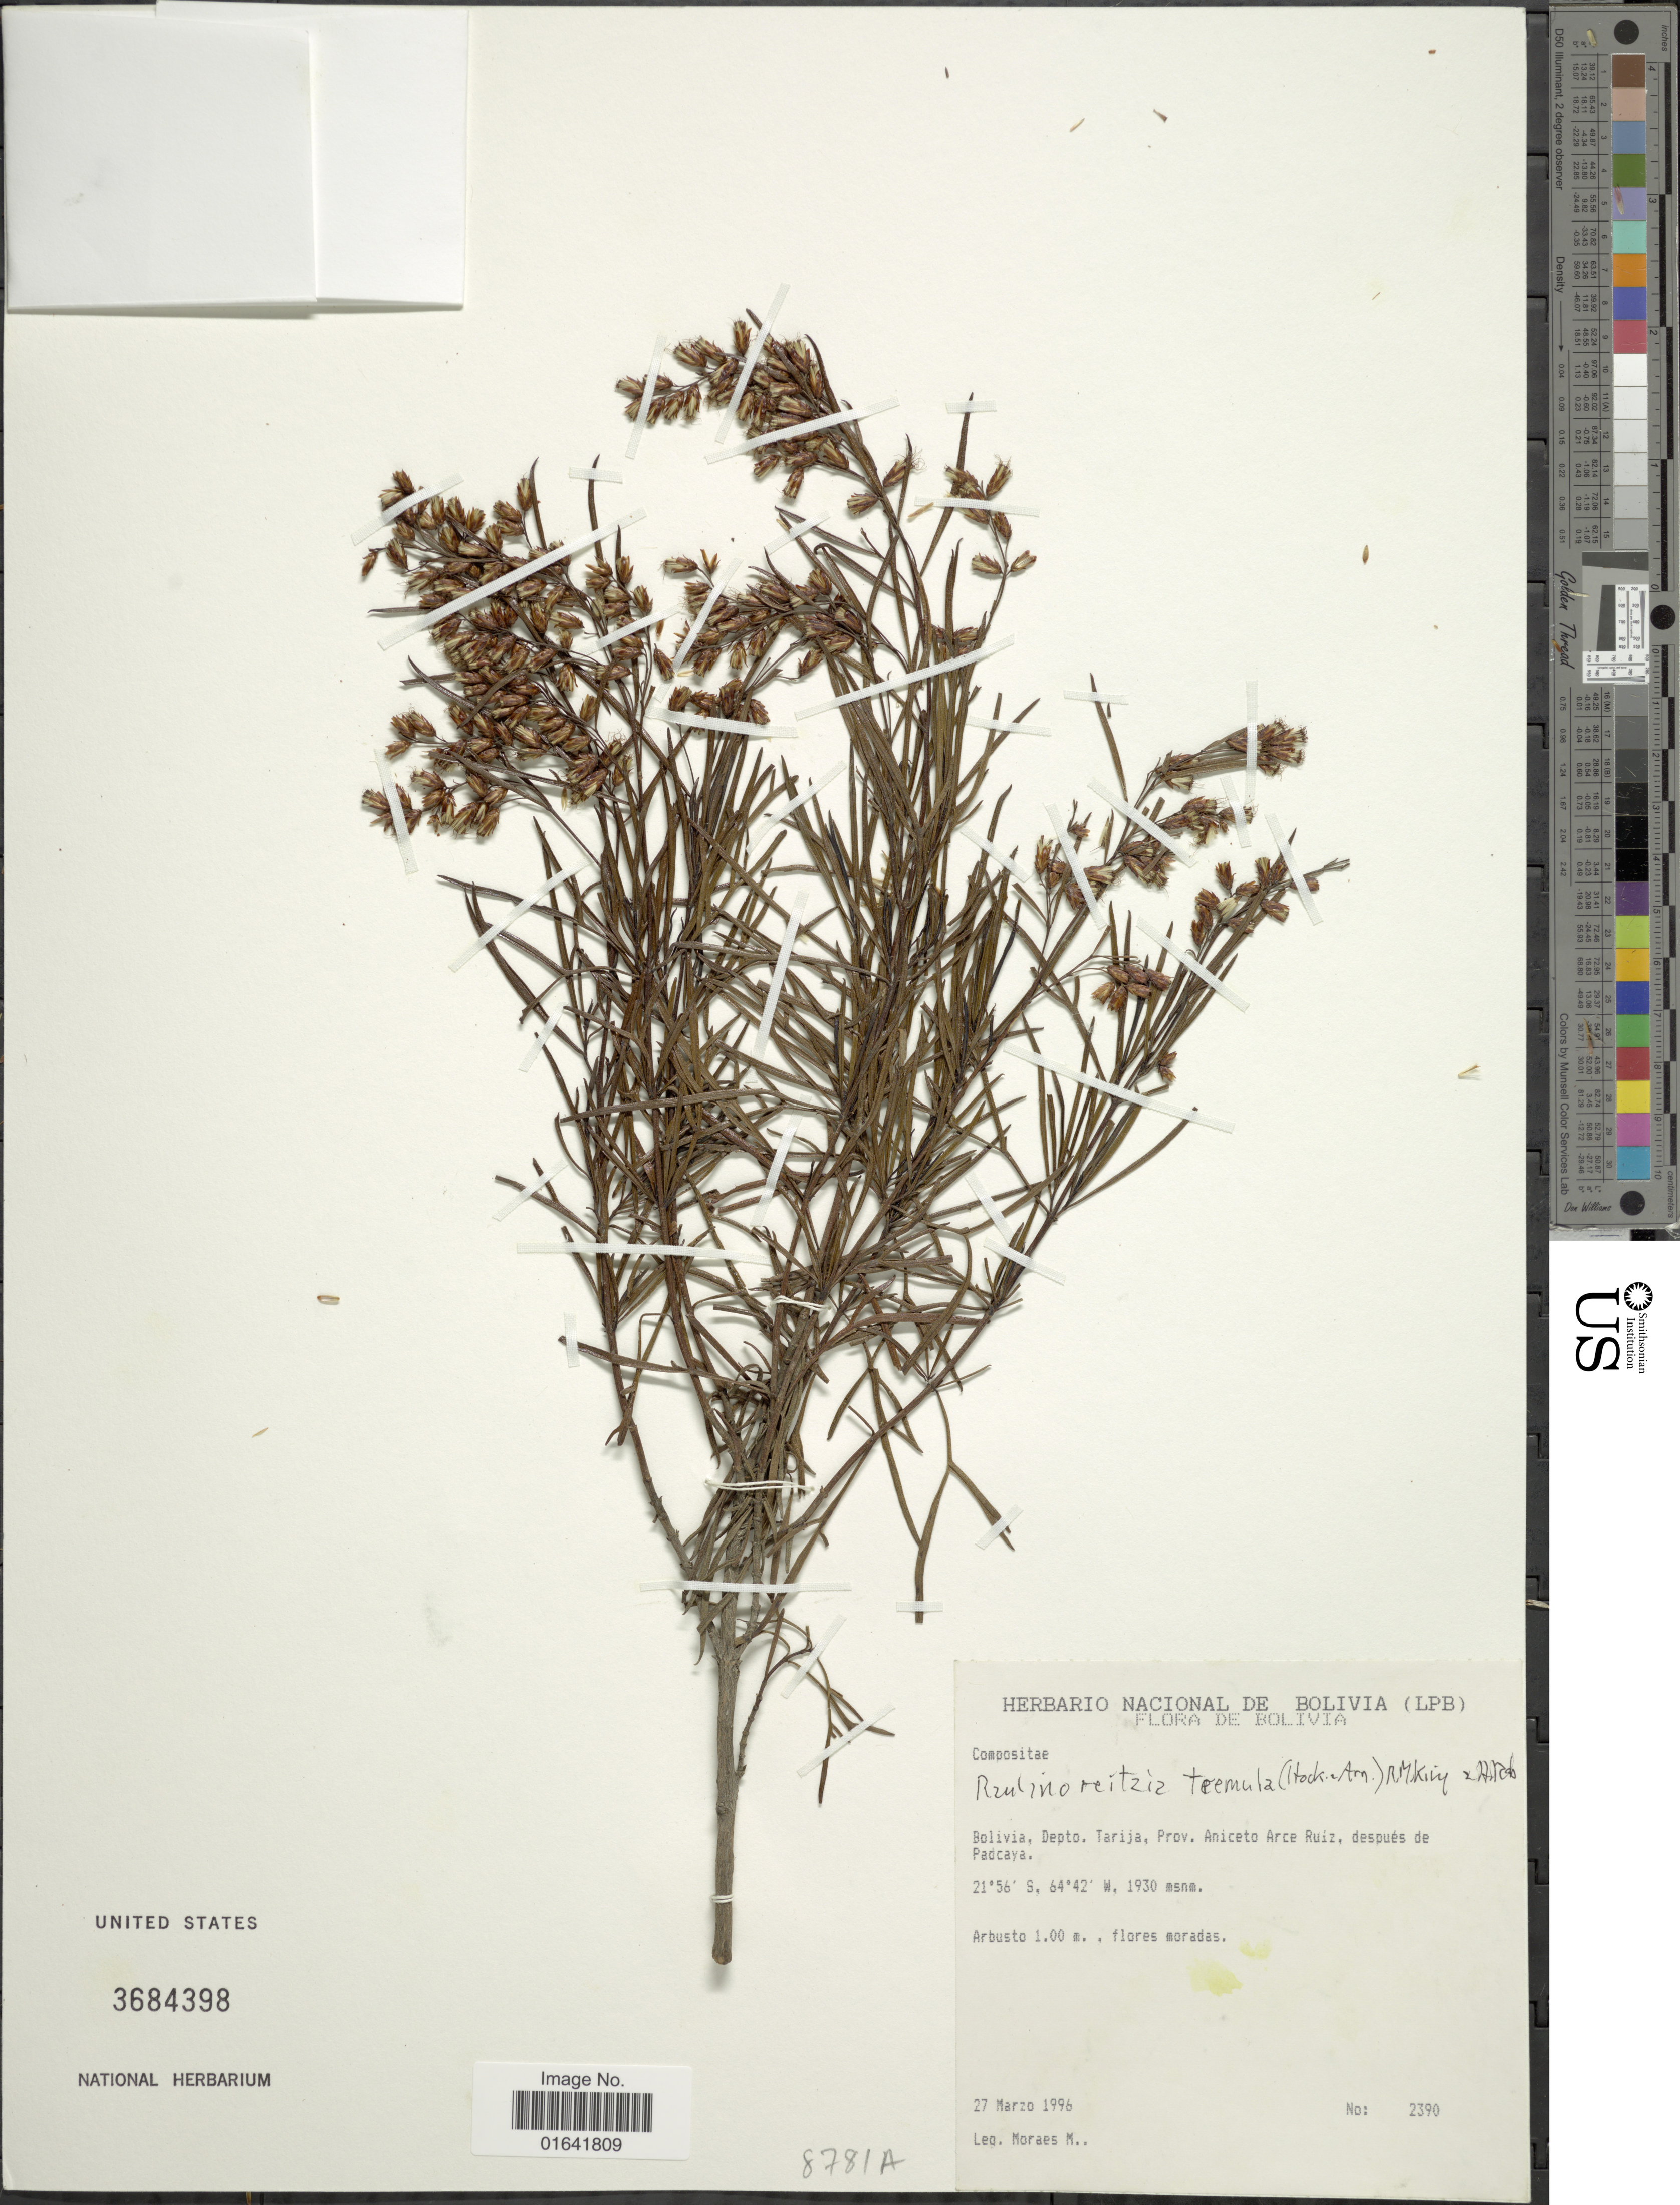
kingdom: Plantae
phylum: Tracheophyta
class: Magnoliopsida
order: Asterales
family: Asteraceae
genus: Raulinoreitzia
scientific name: Raulinoreitzia tremula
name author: (Hook. & Arn.) R.M. King & H. Rob.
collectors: M. Moraes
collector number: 2390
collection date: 1996-03-27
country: Bolivia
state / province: Tarija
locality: Prov Aniceto Arce Ruiz, después de Padcaya.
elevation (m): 1930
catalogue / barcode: US 3684398